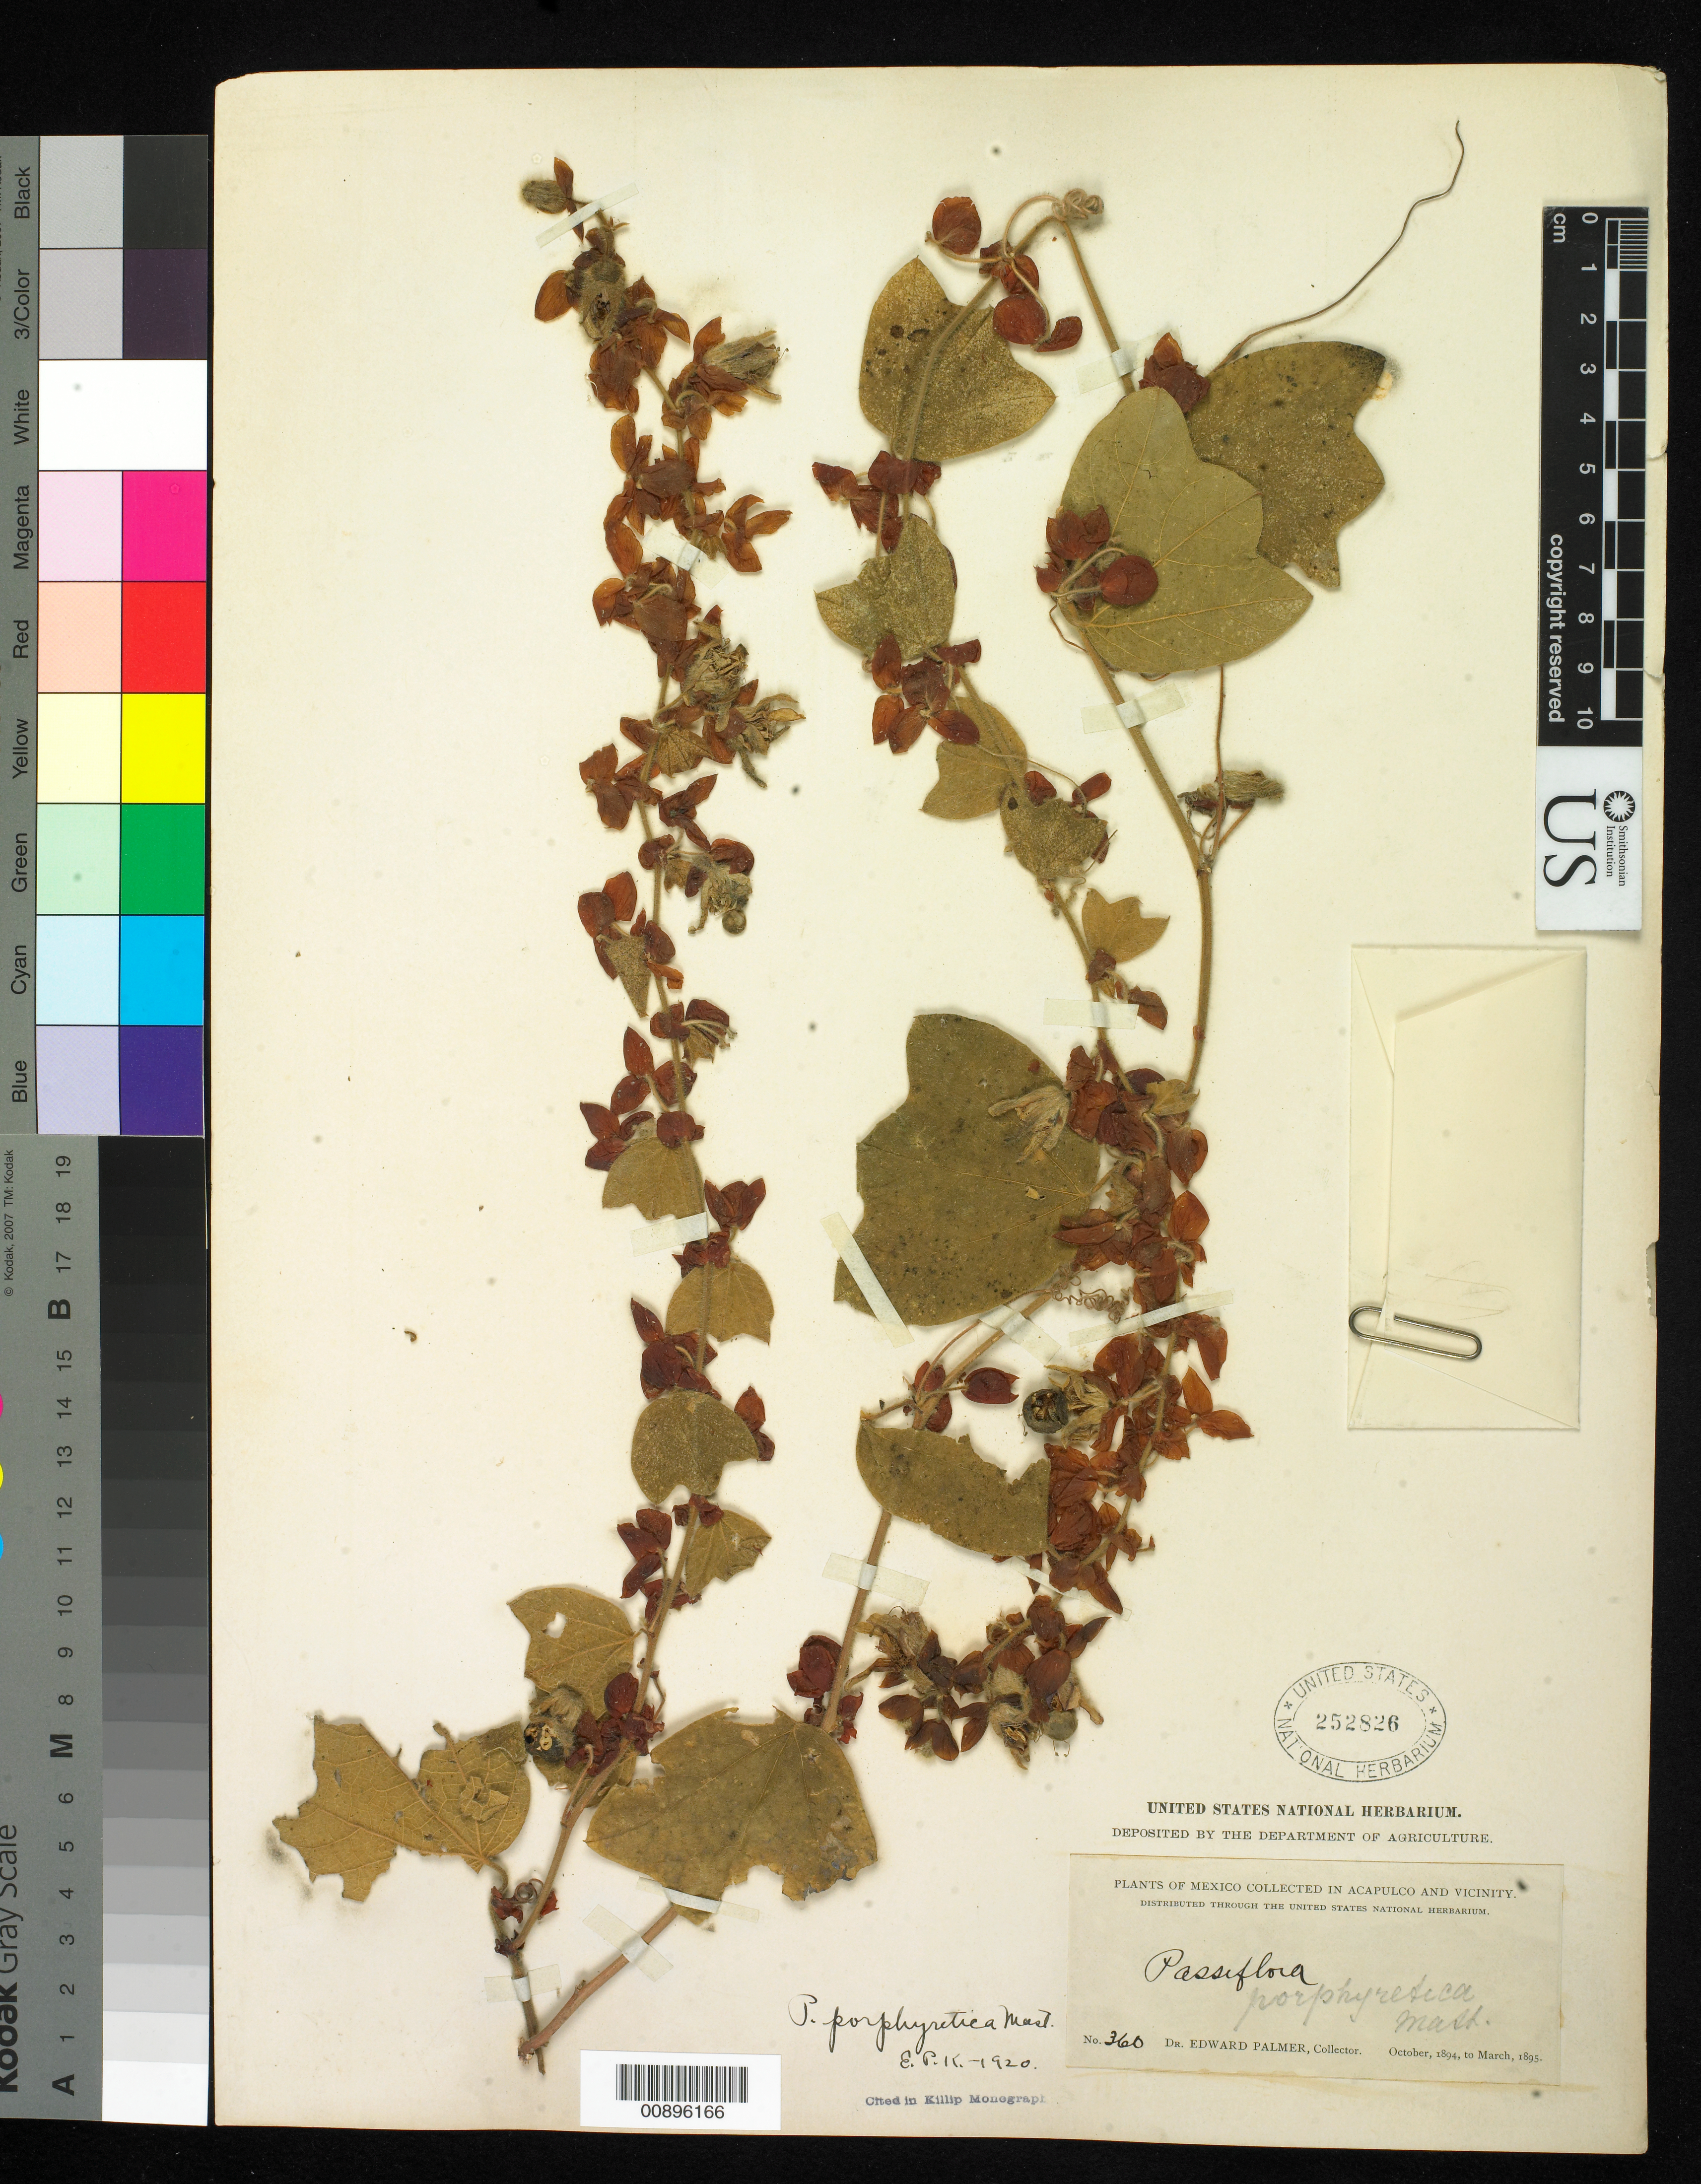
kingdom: Plantae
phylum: Tracheophyta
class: Magnoliopsida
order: Malpighiales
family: Passifloraceae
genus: Passiflora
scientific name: Passiflora porphyretica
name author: Mast. ex Donn. Sm.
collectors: E. Palmer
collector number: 360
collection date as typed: Oct 1894 to -- Mar 1895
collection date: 1894-10/1895-03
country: Mexico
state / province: Guerrero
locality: Acapulco, Guerrero and vicinity.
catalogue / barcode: US 252826